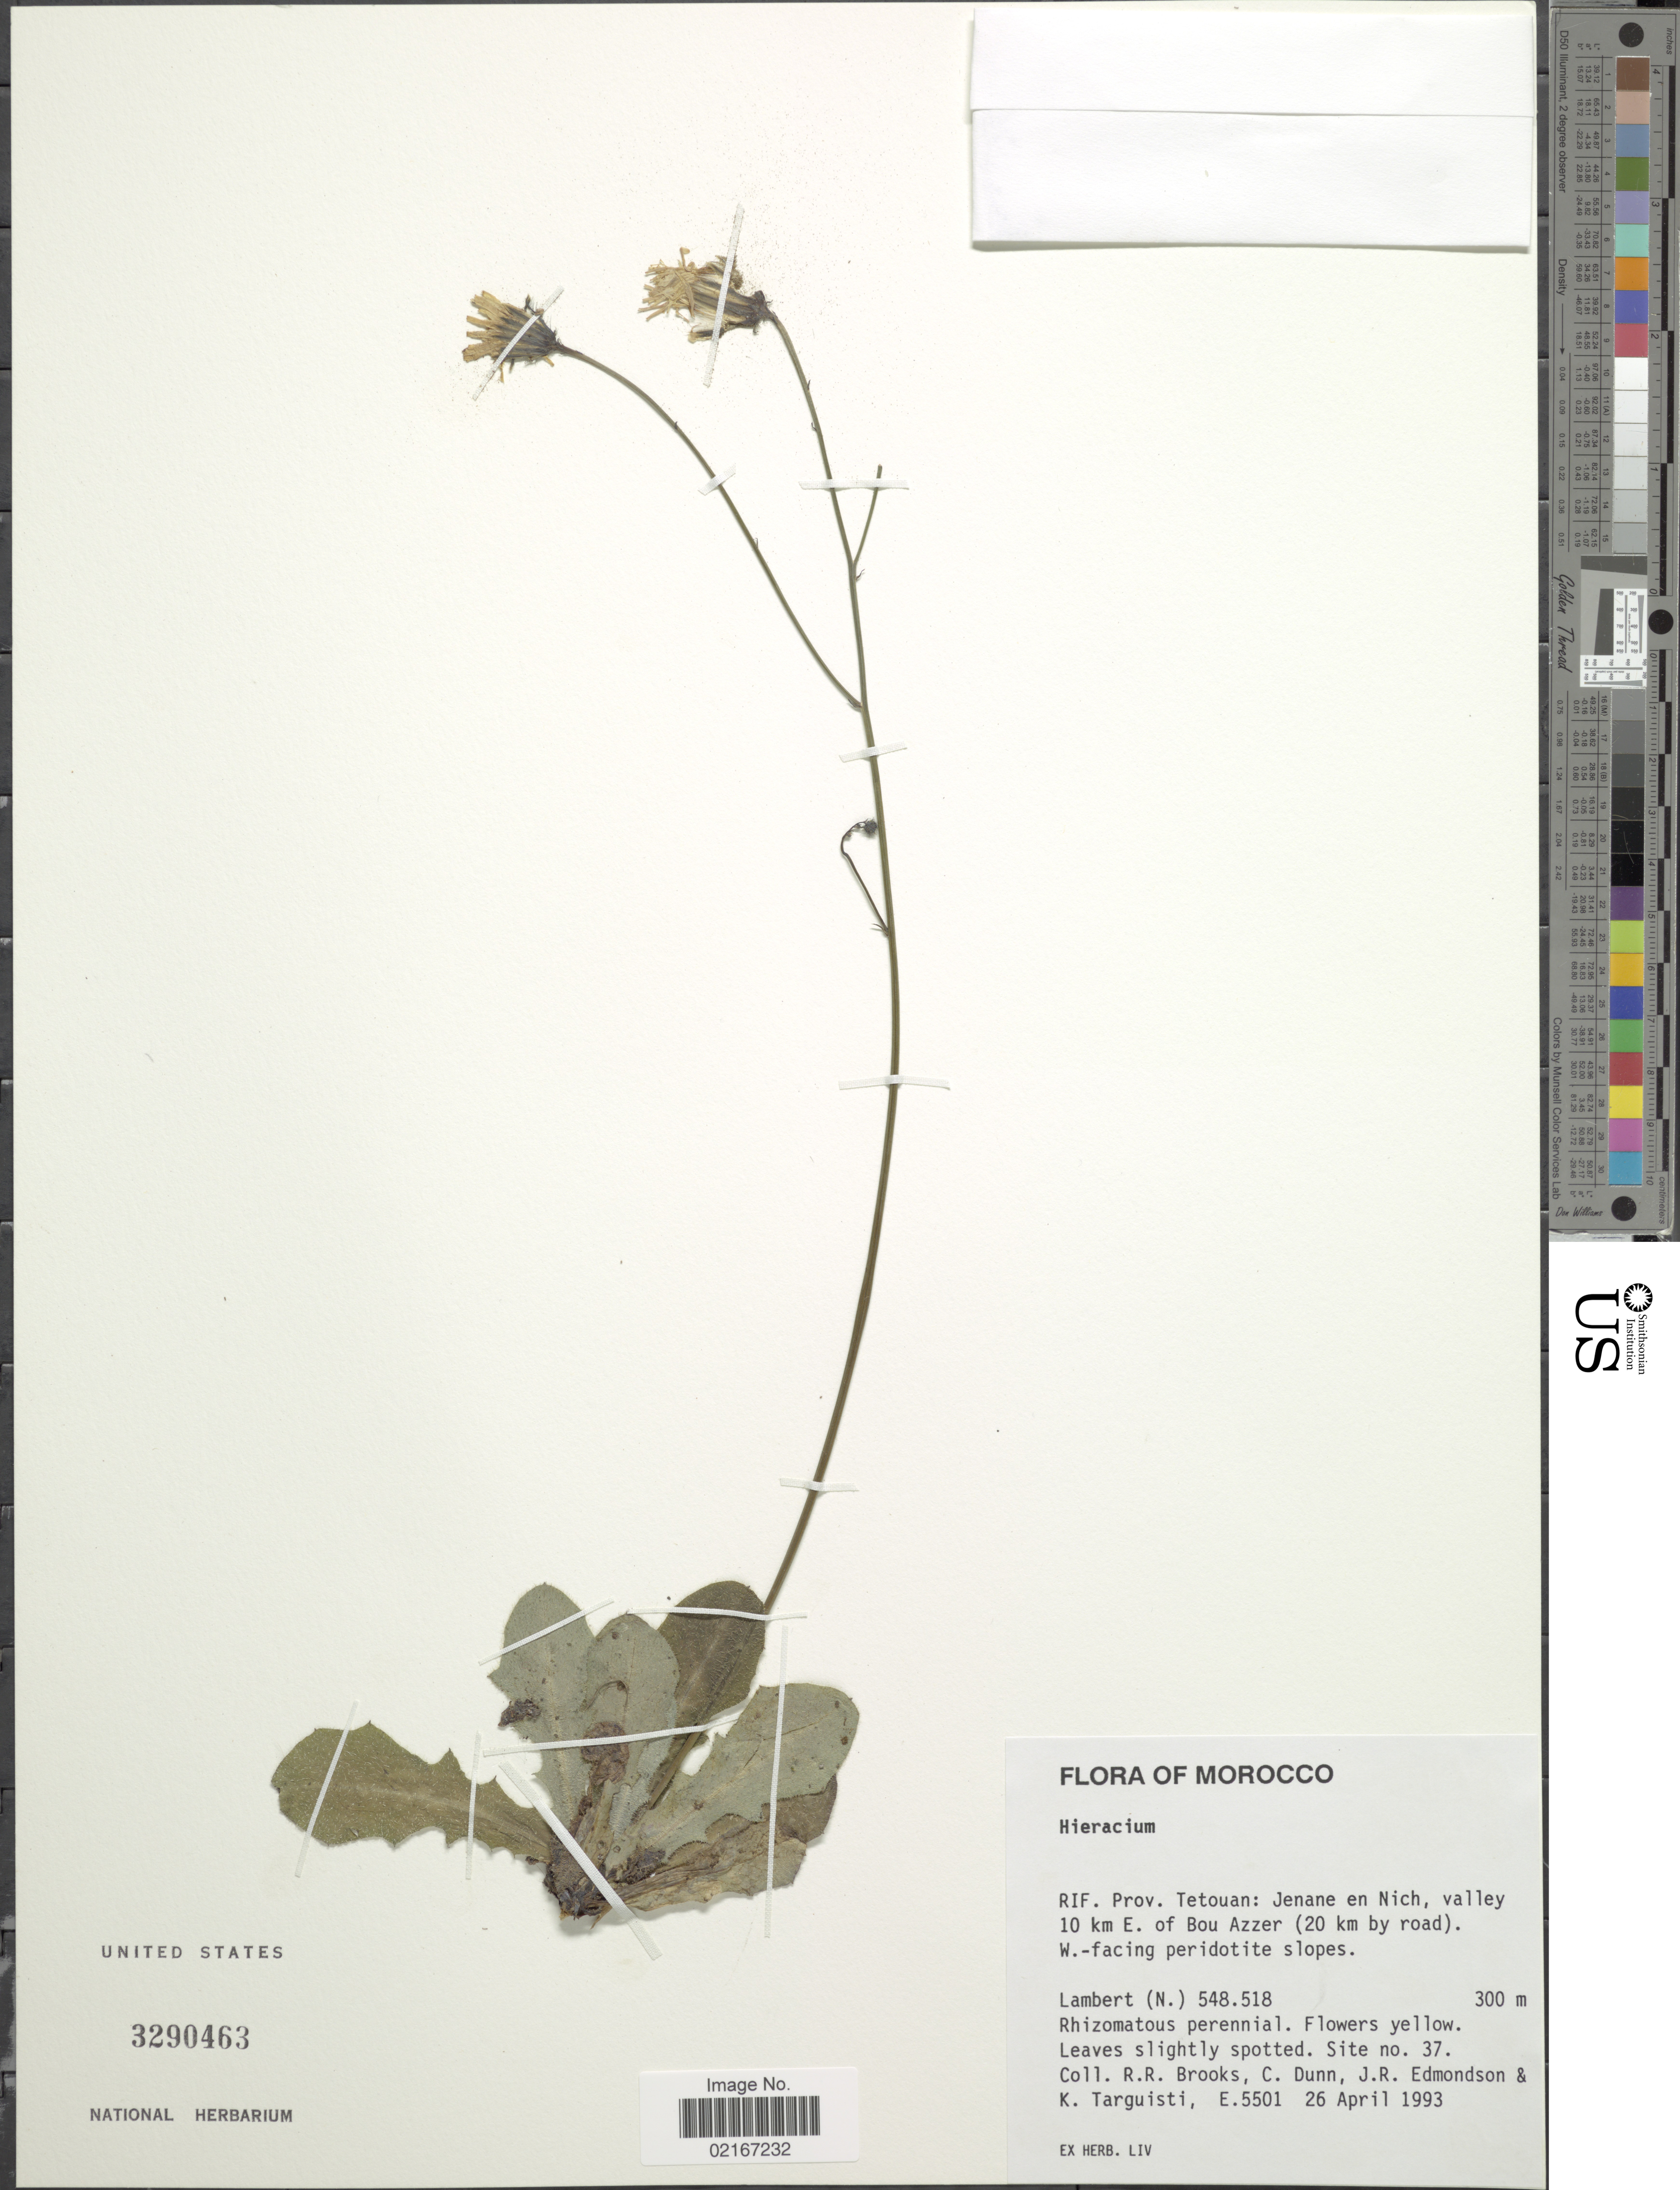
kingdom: Plantae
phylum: Tracheophyta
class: Magnoliopsida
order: Asterales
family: Asteraceae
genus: Hypochaeris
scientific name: Hypochaeris arachnoides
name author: Poir.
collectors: R. Brooks, C. Dunn, J. R. Edmondson & K. Targuisti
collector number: E5501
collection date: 1993-04-26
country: Morocco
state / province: Tanger-Tétouan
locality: RIF, Prov. Tetouan, Jenane en Nich, valley 10 km E of Bou Azzer (20 km by road)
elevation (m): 300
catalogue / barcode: US 3290463